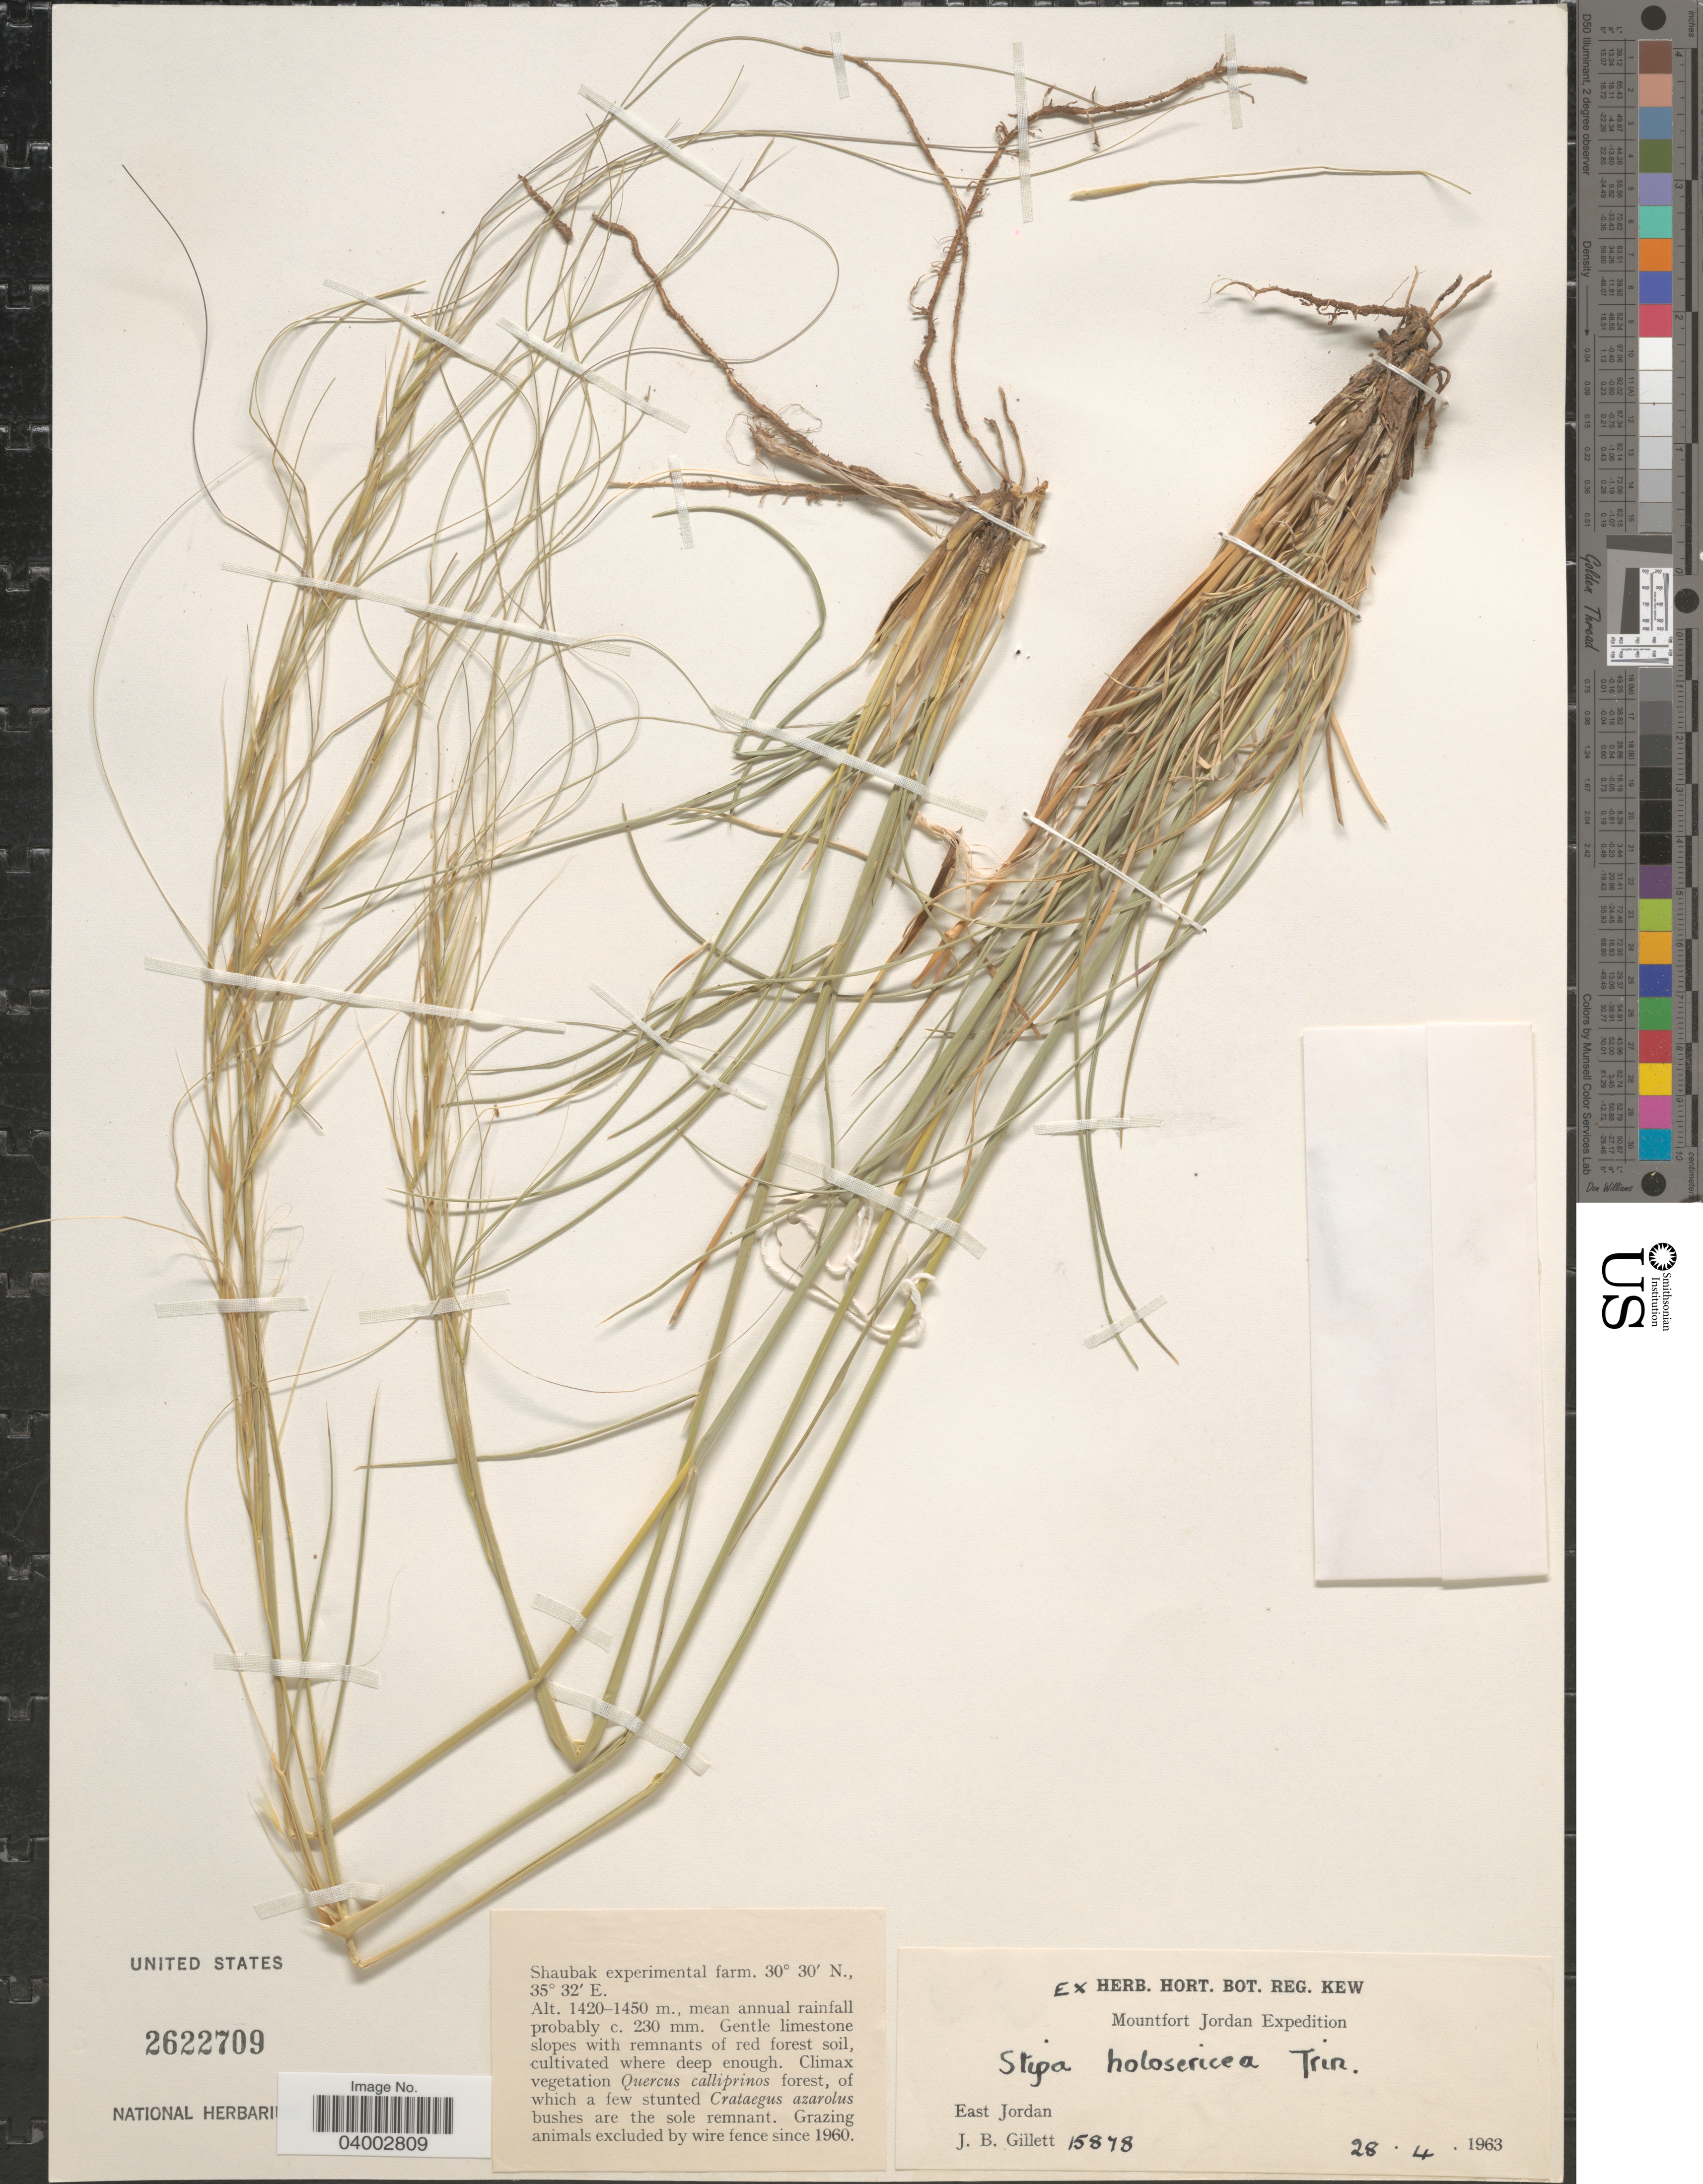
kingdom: Plantae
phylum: Tracheophyta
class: Liliopsida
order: Poales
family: Poaceae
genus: Stipa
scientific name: Stipa holosericea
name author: Trin. & Rupr.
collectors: J. B. Gillett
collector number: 15878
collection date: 1963-04-28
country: Jordan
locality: Shaubak experimental farm. East Jordan.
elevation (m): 1420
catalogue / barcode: US 2622709